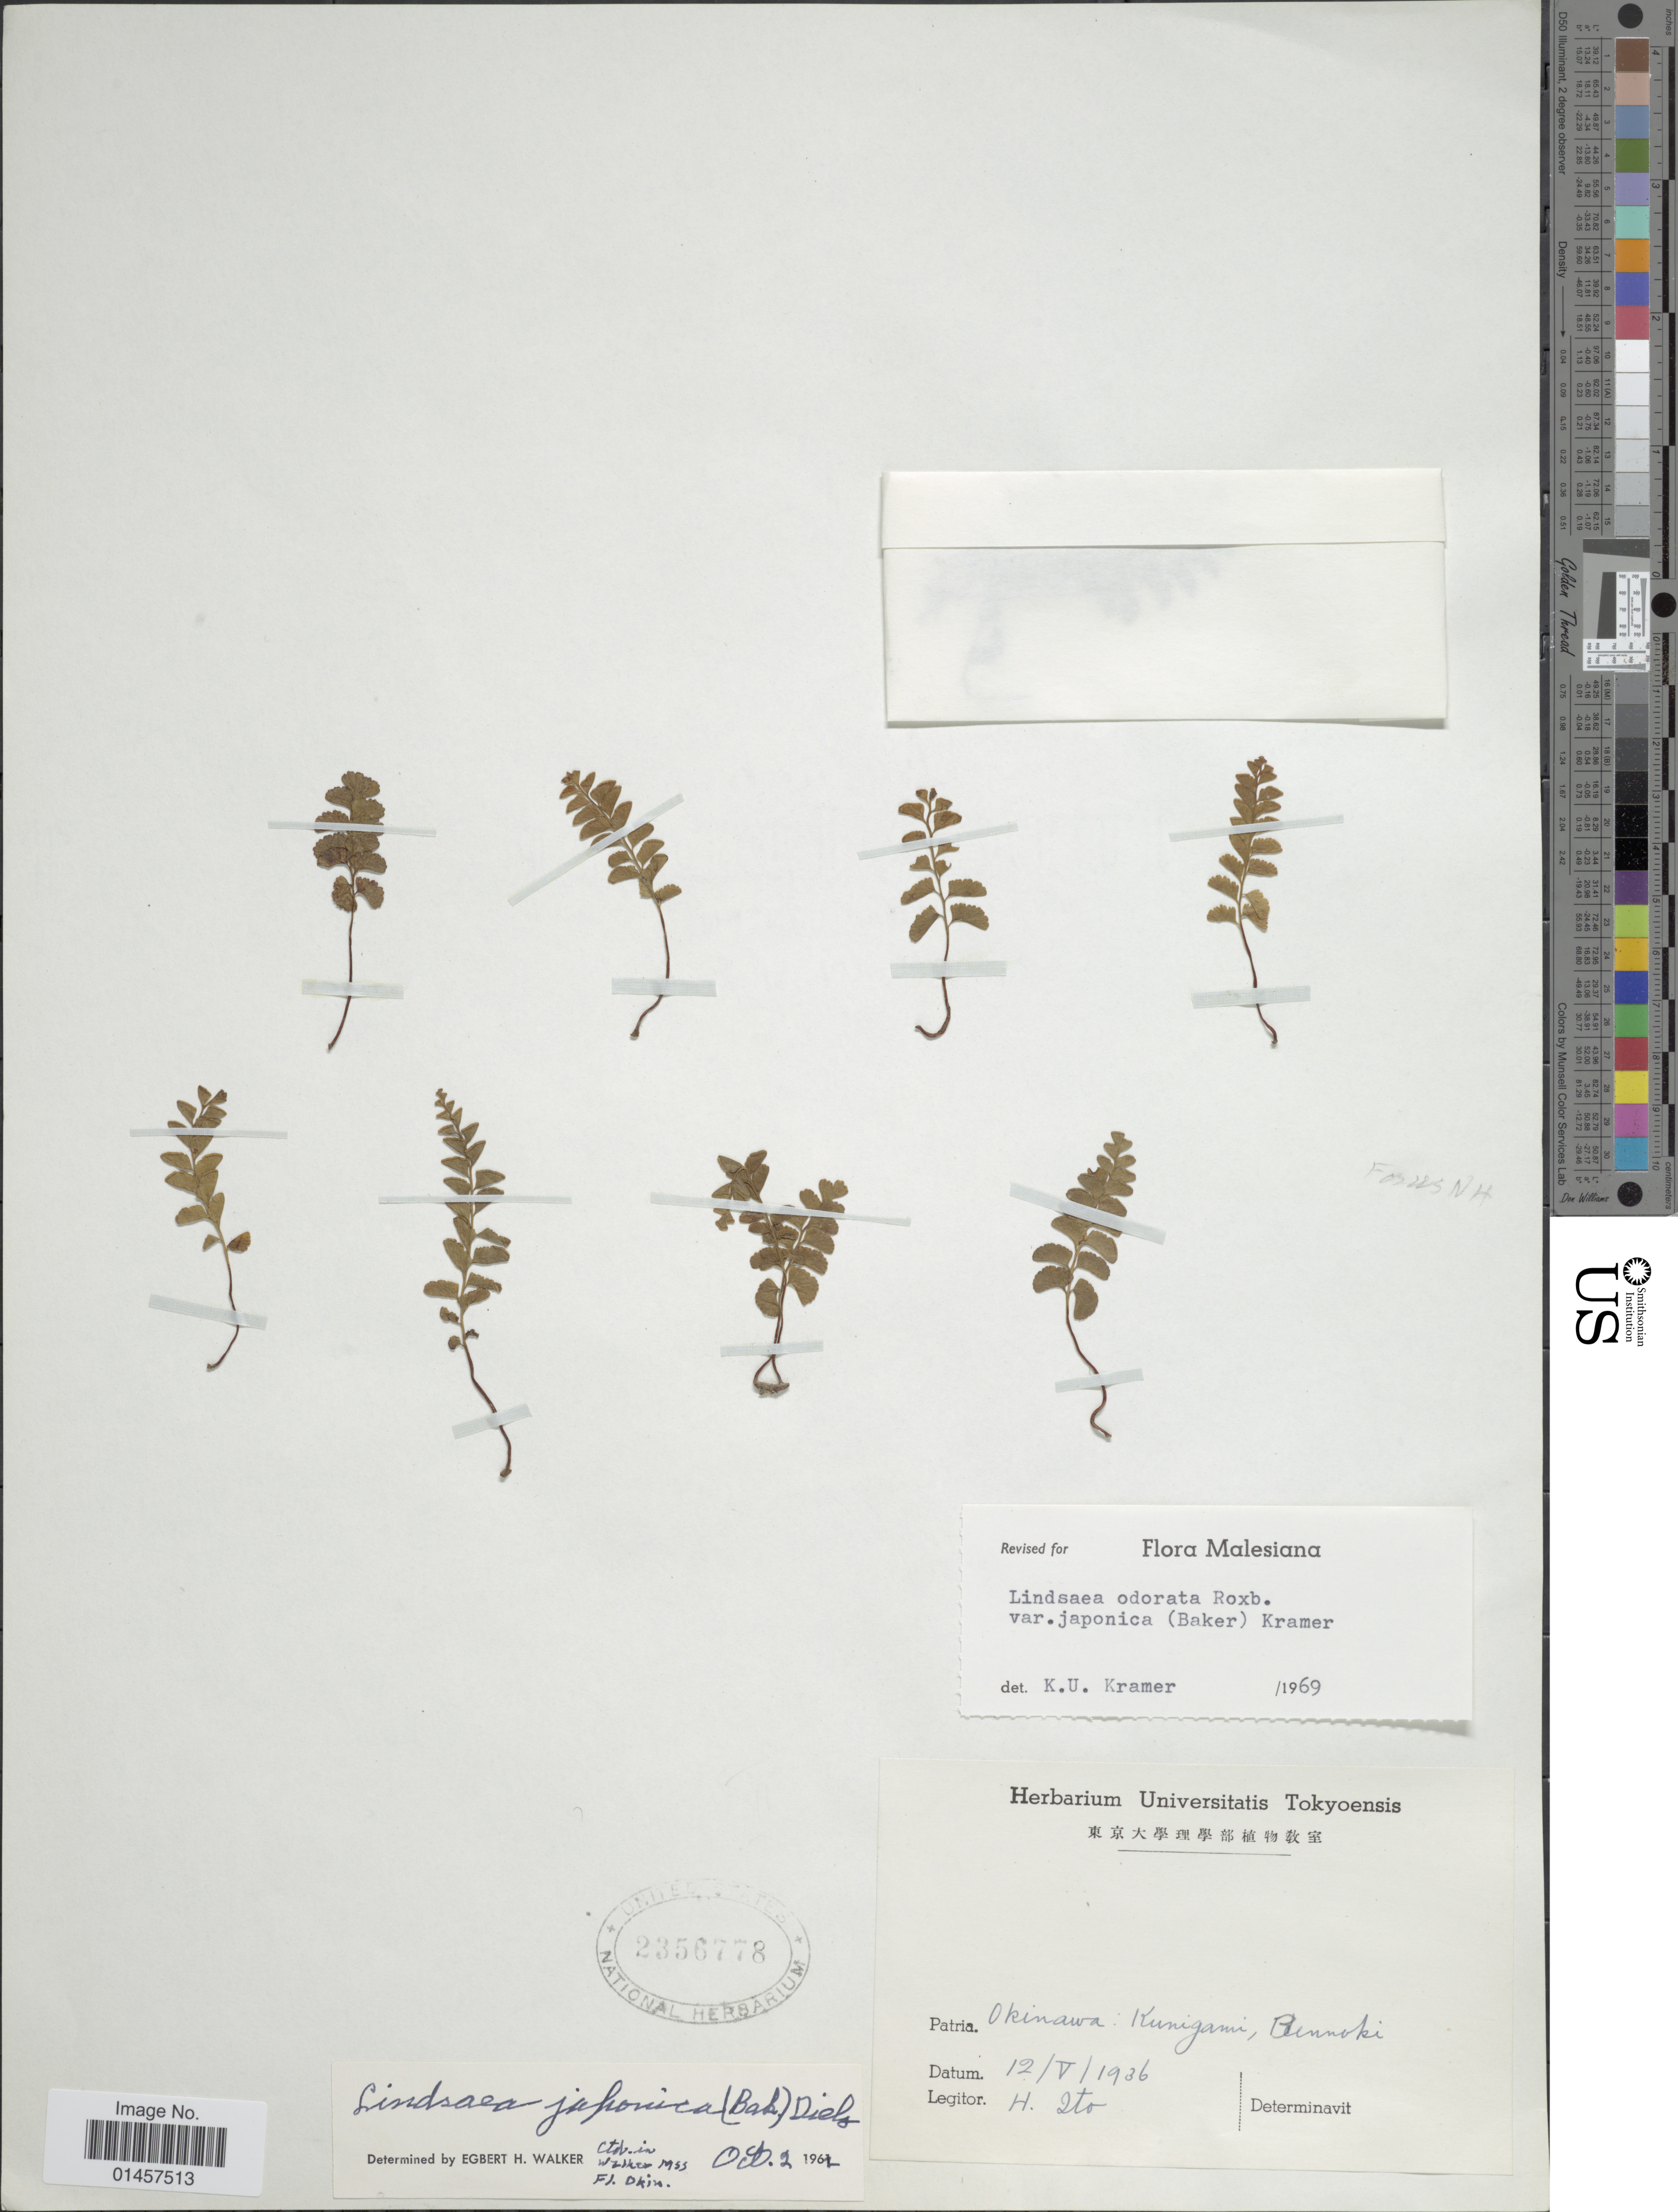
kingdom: Plantae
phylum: Tracheophyta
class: Polypodiopsida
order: Polypodiales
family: Lindsaeaceae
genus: Osmolindsaea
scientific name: Osmolindsaea japonica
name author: (Baker) Lehtonen & Christenh.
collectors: H. Itô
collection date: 1936-05-12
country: Japan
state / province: Okinawa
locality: Okinawa: Kunigami, Binnoki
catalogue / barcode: US 2356775